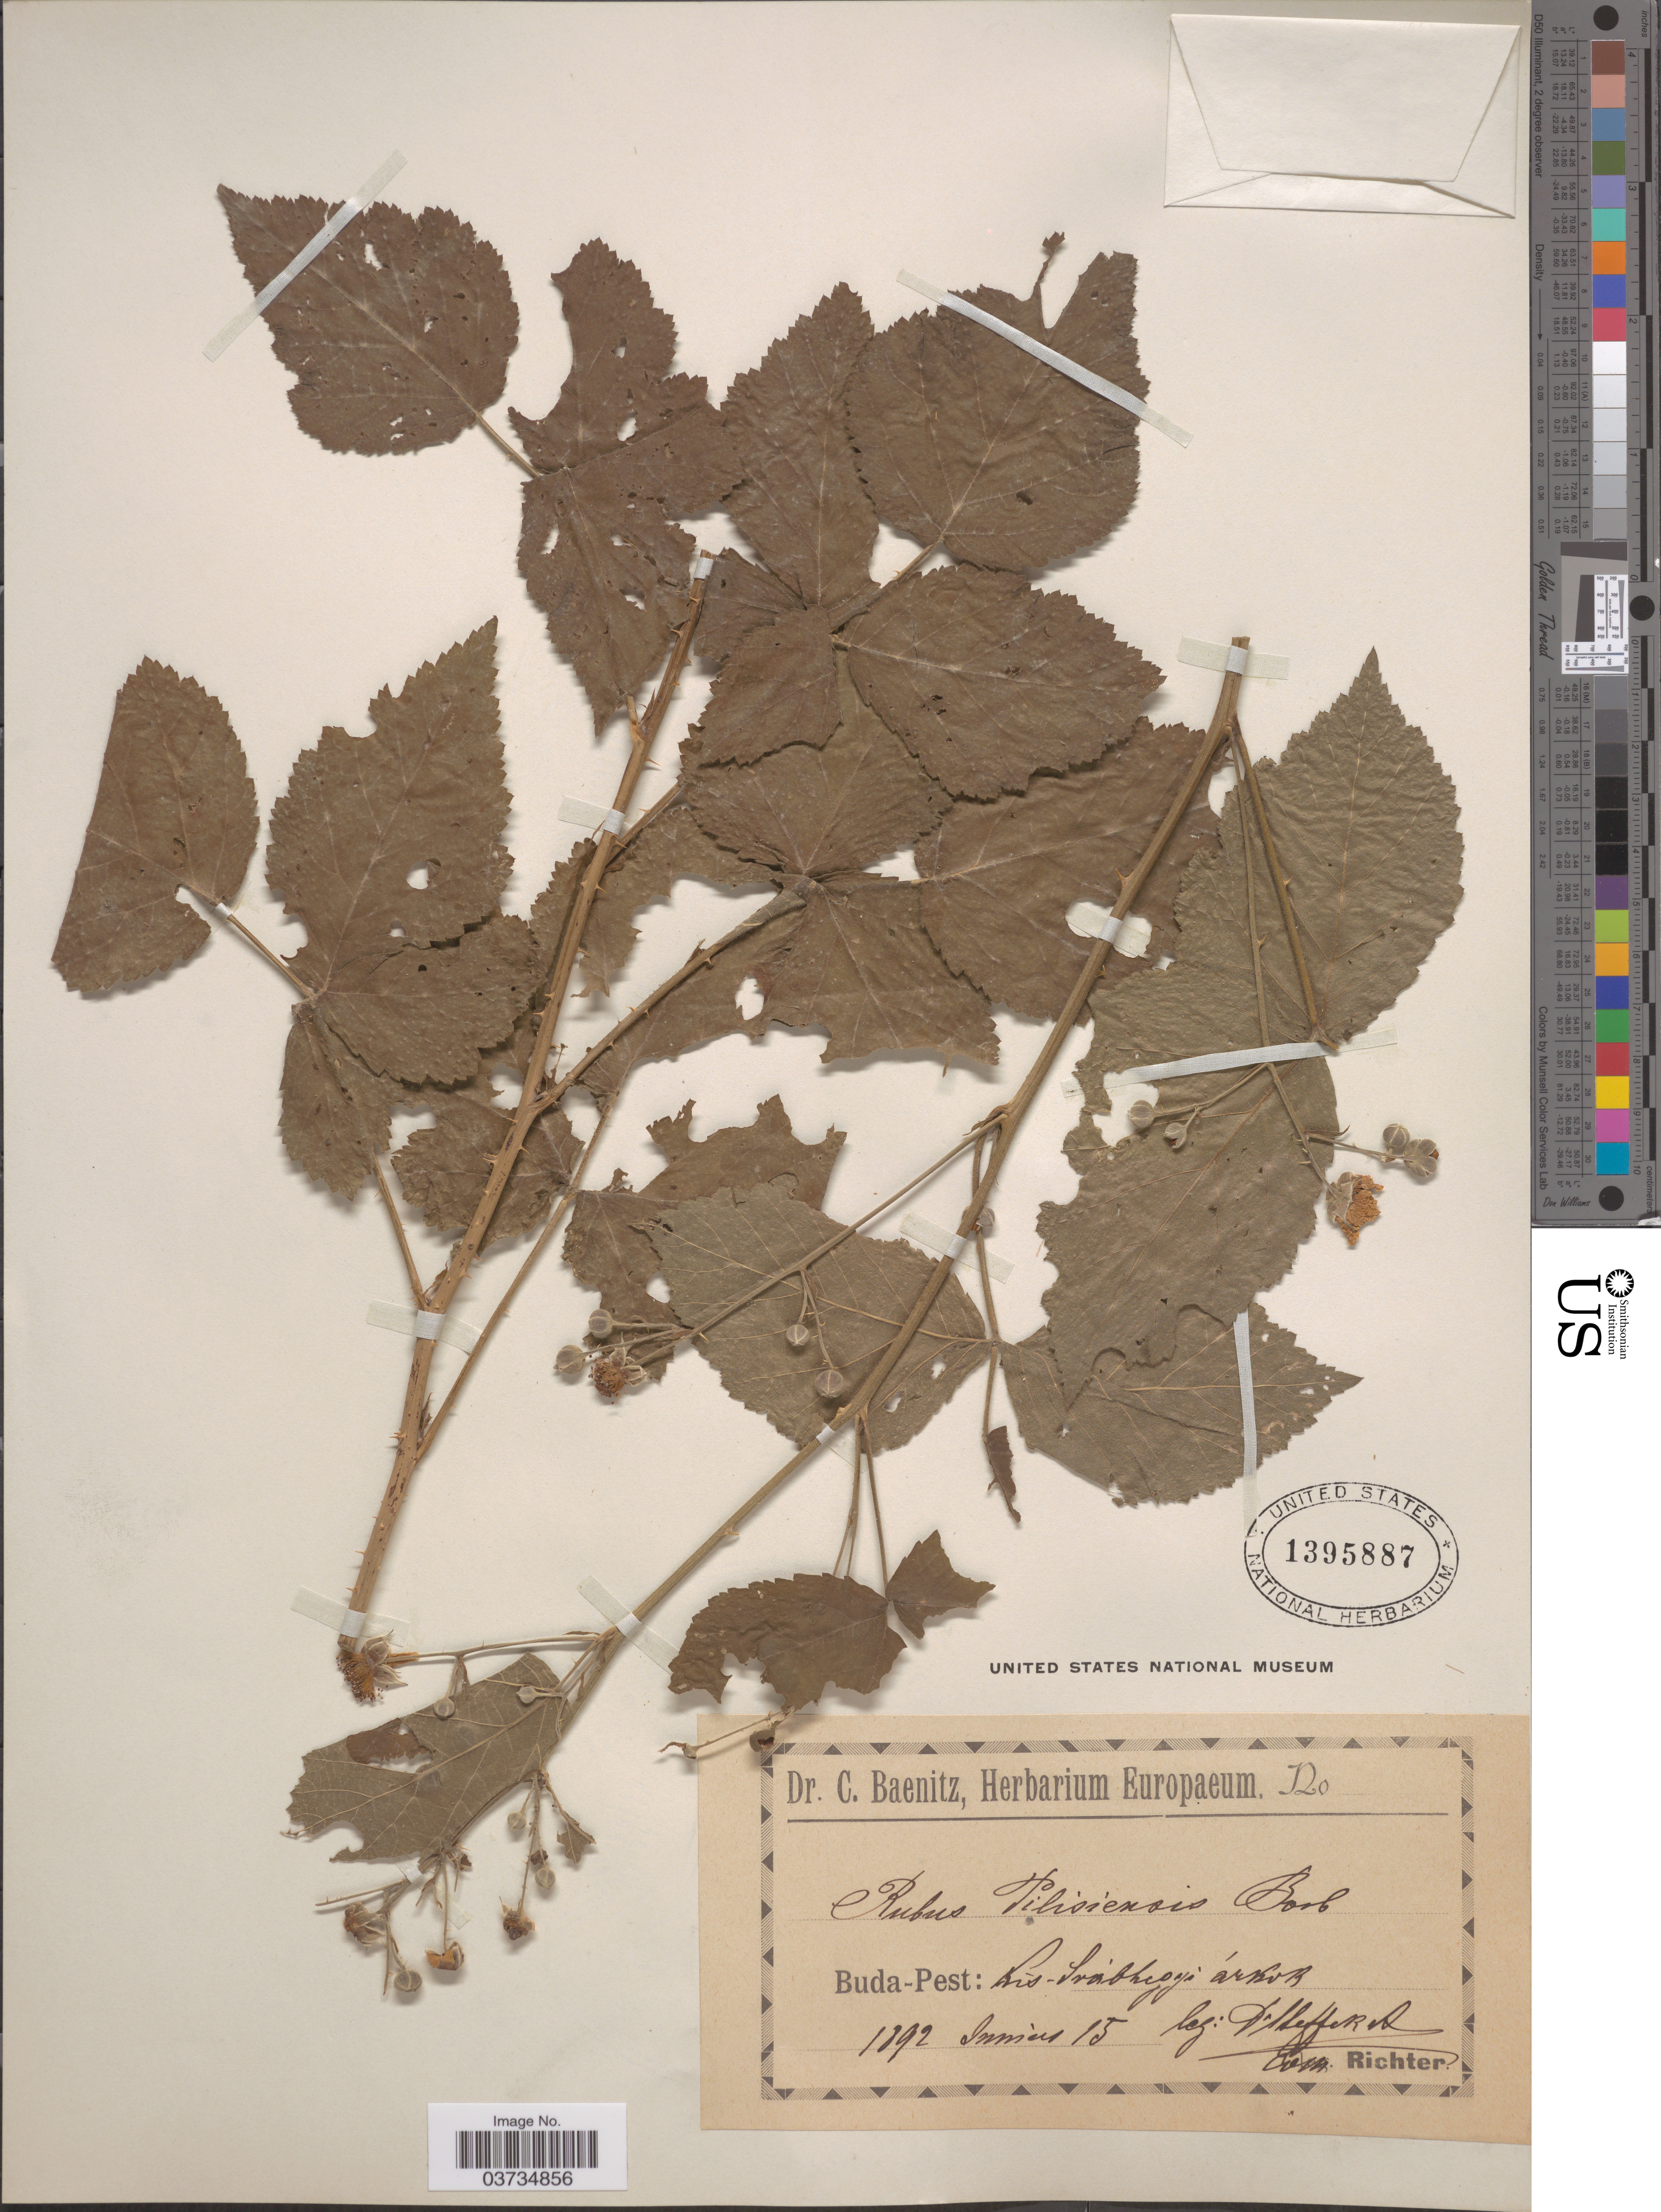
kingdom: Plantae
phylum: Tracheophyta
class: Magnoliopsida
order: Rosales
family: Rosaceae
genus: Rubus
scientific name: Rubus pilisiensis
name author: Borbás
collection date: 1892-06-15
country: Hungary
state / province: Budapest, Capital District of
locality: Buda-Pest: Lis-Srabhegge árkor. [interpreted]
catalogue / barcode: US 1395887